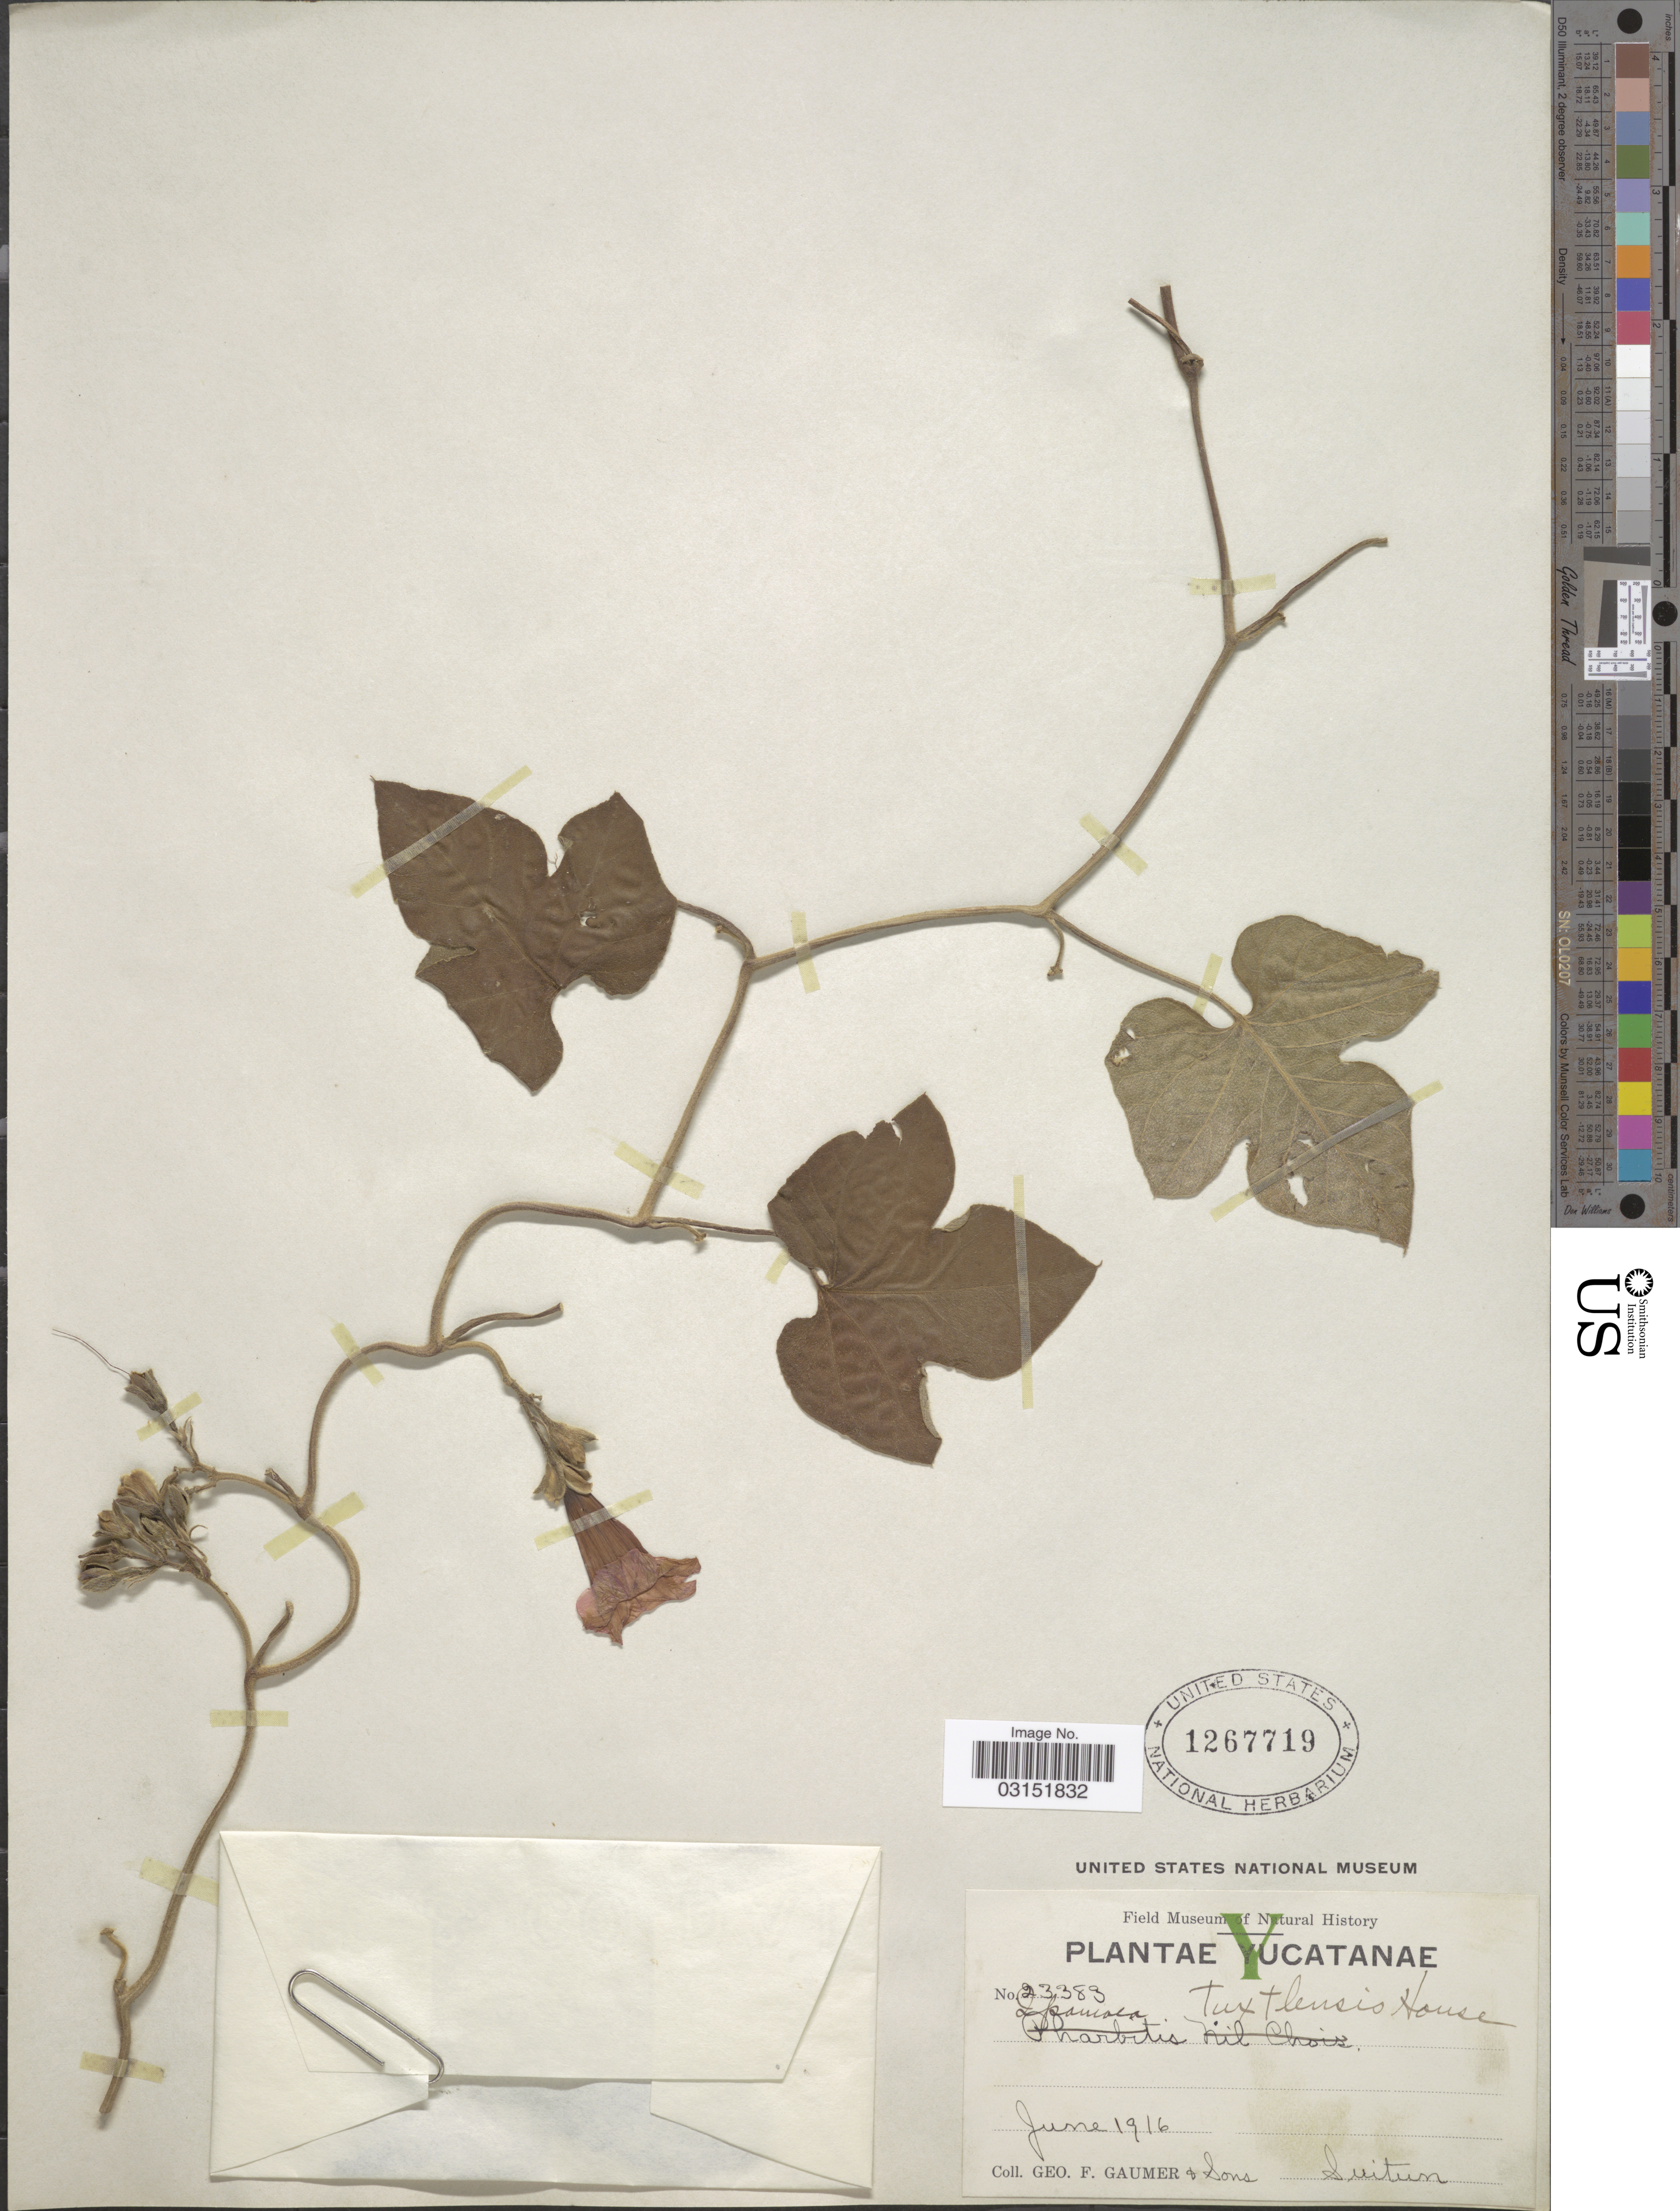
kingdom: Plantae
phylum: Tracheophyta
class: Magnoliopsida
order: Solanales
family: Convolvulaceae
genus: Ipomoea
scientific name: Ipomoea tuxtlensis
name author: House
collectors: G. F. Gaumer & Sons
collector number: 23383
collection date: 1916-06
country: Mexico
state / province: Yucatán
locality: Suitun.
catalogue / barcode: US 1267719